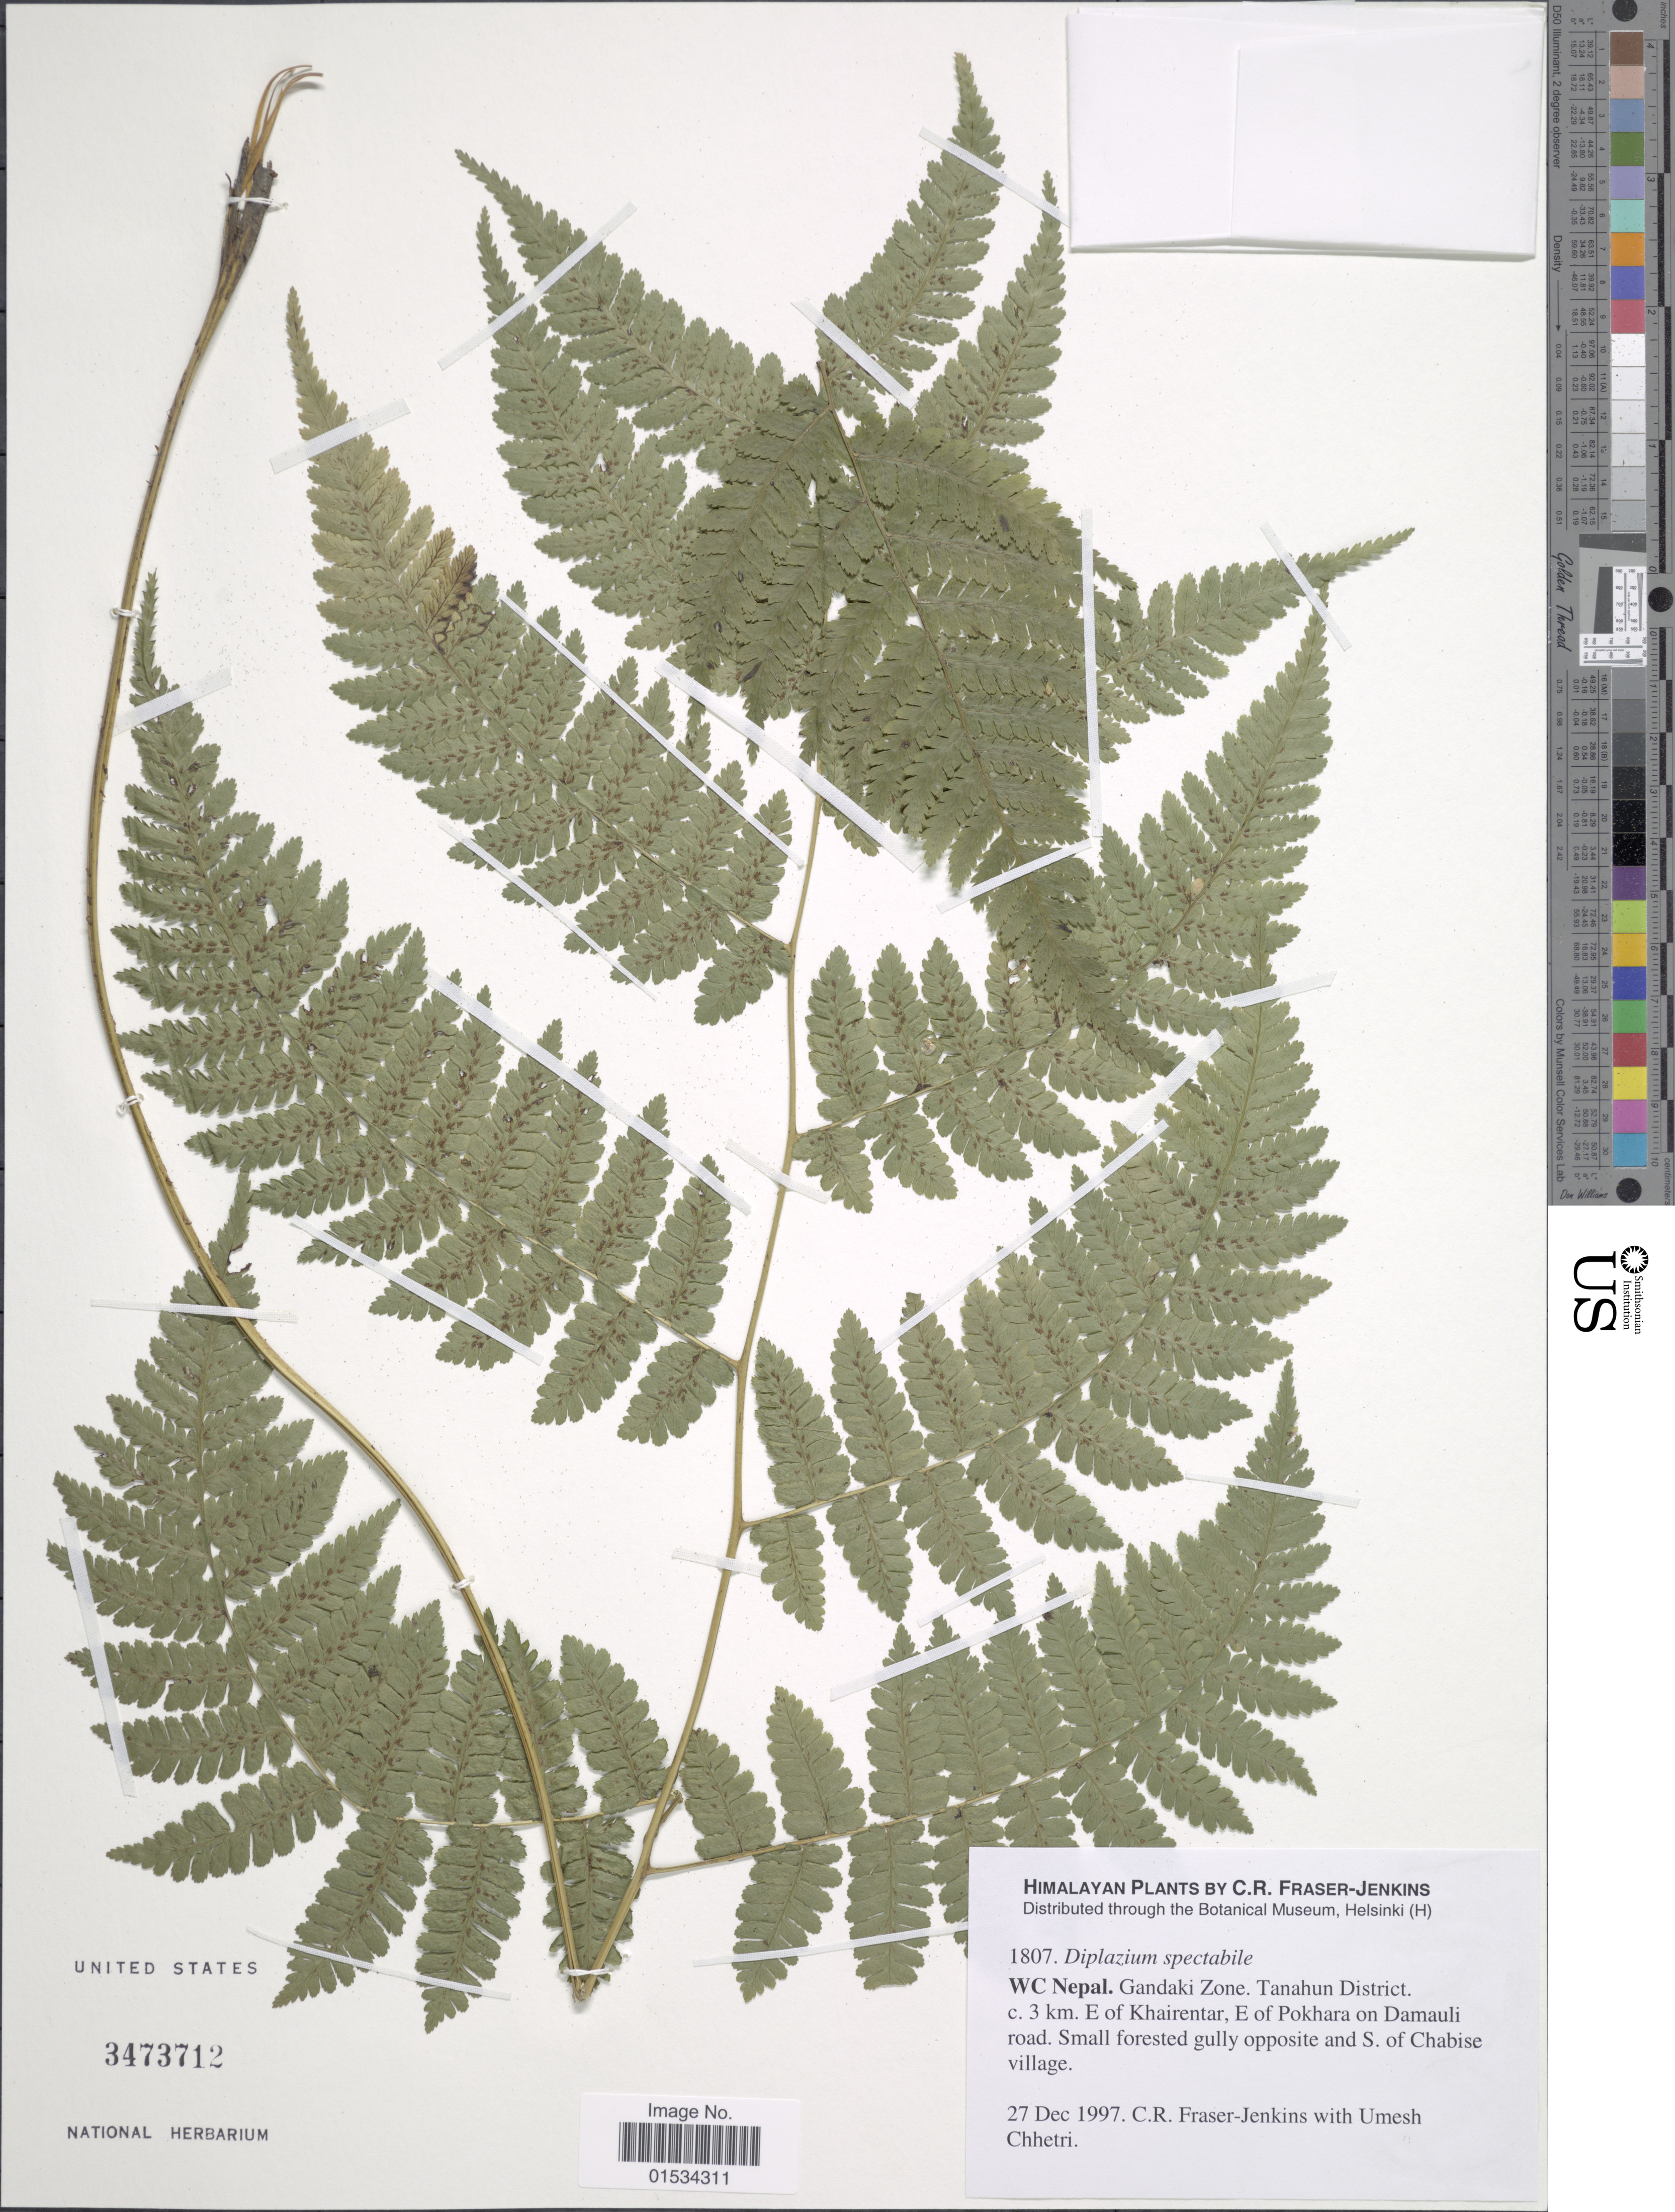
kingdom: Plantae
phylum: Tracheophyta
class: Polypodiopsida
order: Polypodiales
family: Athyriaceae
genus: Diplazium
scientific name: Diplazium spectabile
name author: (Wall. ex Mett.) Bir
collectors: C. R. Fraser-Jenkins & U. Chhetri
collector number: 1807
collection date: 1997-12-27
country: Nepal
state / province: Gandaki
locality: WC Nepal, Tanahun District. c. 3 km. E of Khairentar, E of Pokhara on Damaulo road, Small forested gully opposite and S. of Chabise village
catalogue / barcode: US 3473712